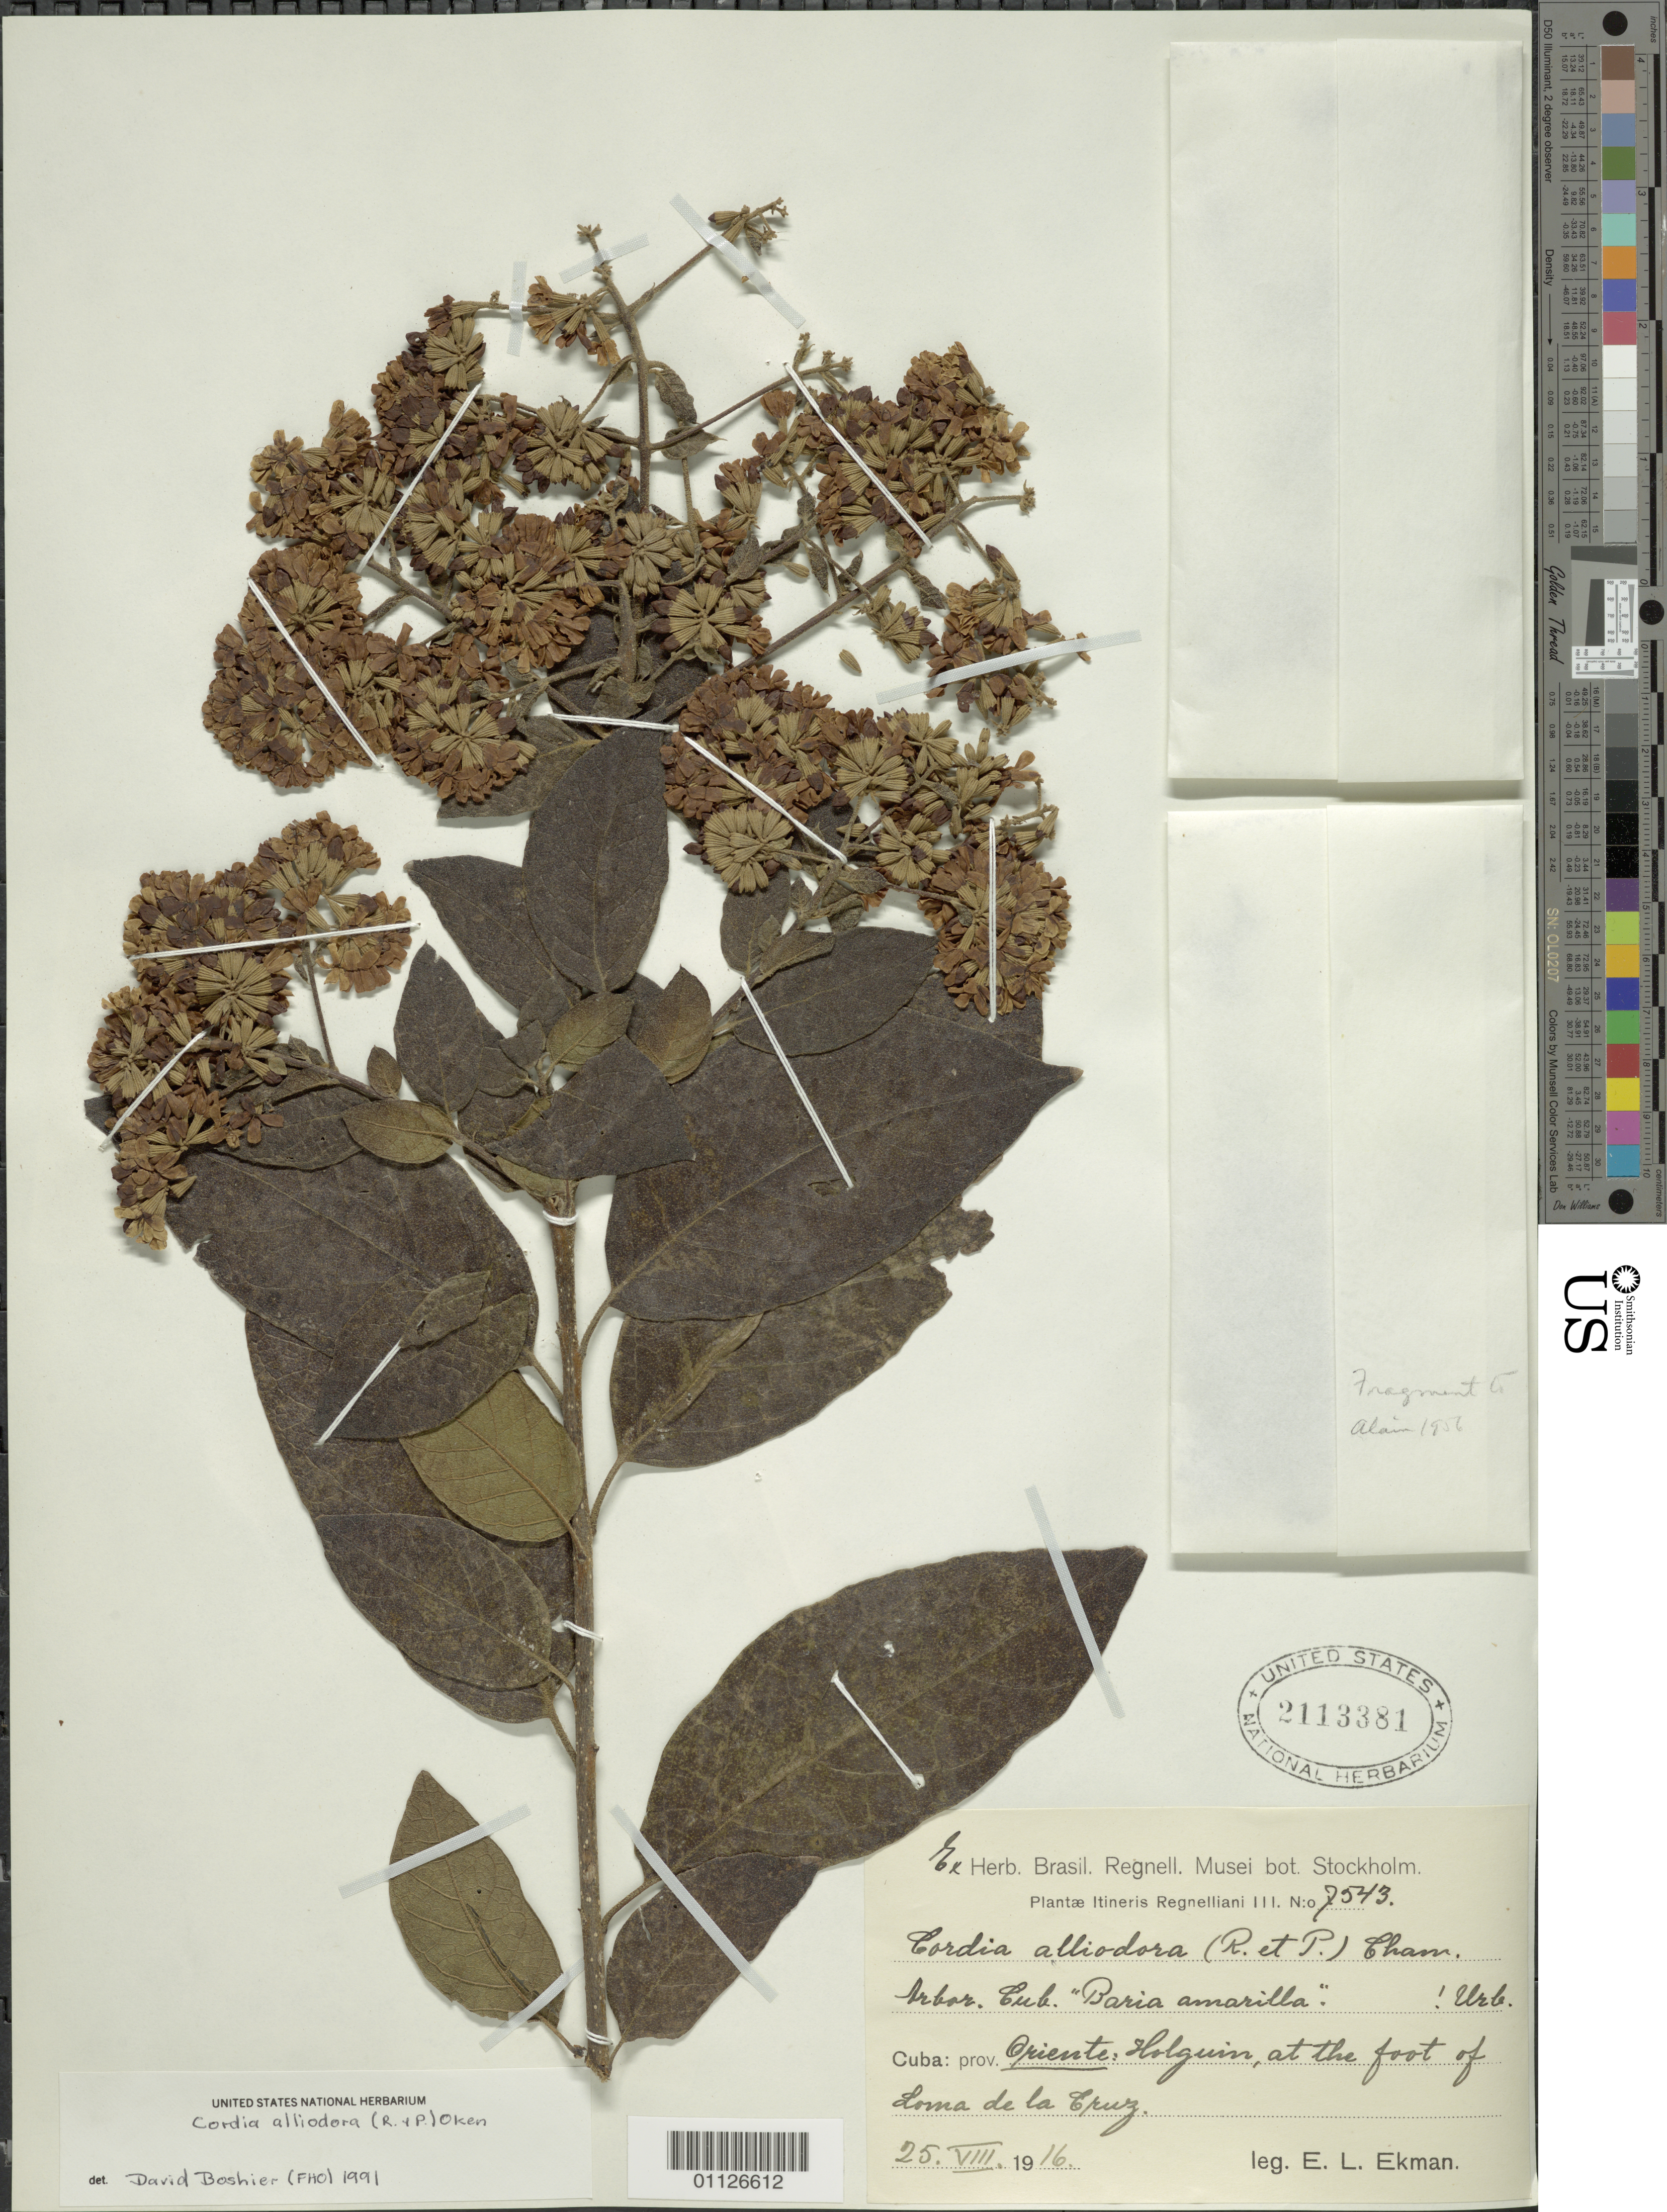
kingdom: Plantae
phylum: Tracheophyta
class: Magnoliopsida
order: Boraginales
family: Cordiaceae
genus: Cordia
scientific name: Cordia alliodora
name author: (Ruiz & Pav.) Oken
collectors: E. L. Ekman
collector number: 7543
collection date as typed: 25 Aug 1916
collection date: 1916-08-25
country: Cuba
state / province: Holguín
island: Cuba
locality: At the foot of Loma de la Cruz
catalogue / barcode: US 2113381